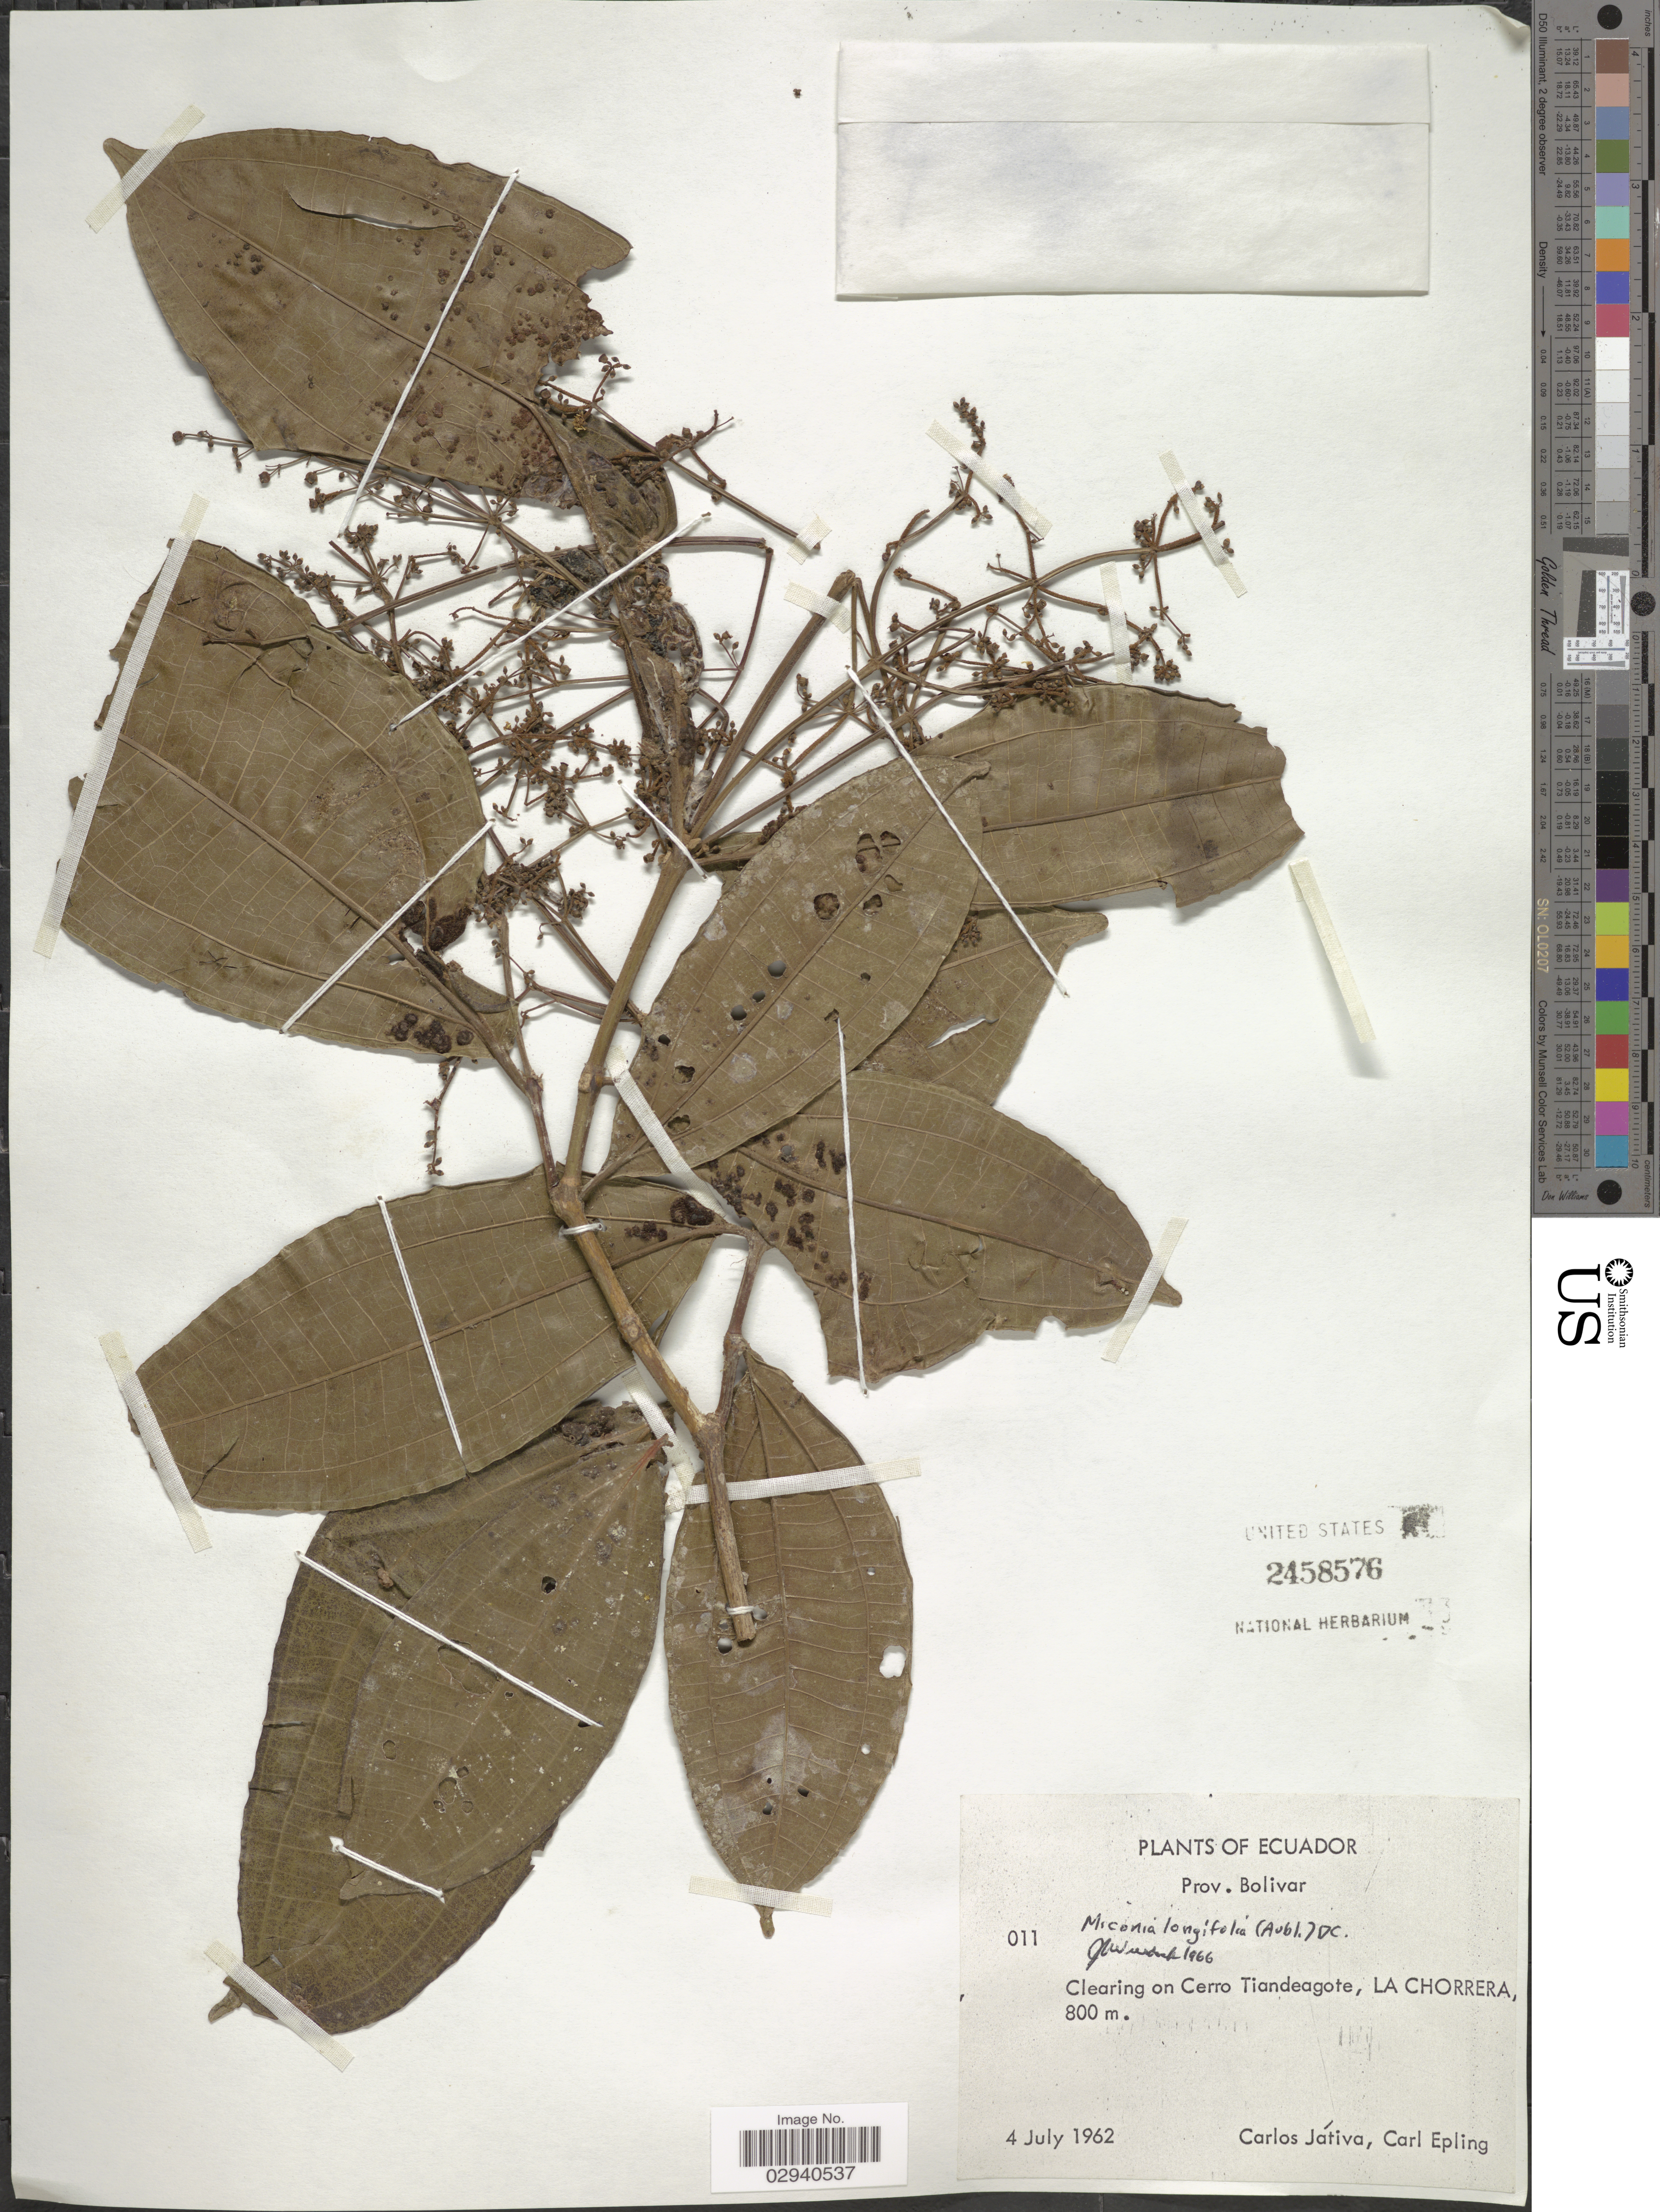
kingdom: Plantae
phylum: Tracheophyta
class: Magnoliopsida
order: Myrtales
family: Melastomataceae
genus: Miconia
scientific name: Miconia longifolia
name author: (Aubl.) DC.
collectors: C. D. Játiva & C. C. Epling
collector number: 011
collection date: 1962-07-04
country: Ecuador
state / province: Bolívar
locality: Clearing on Cerro Tiandeagote, La Chorrera.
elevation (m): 800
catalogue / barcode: US 2458576